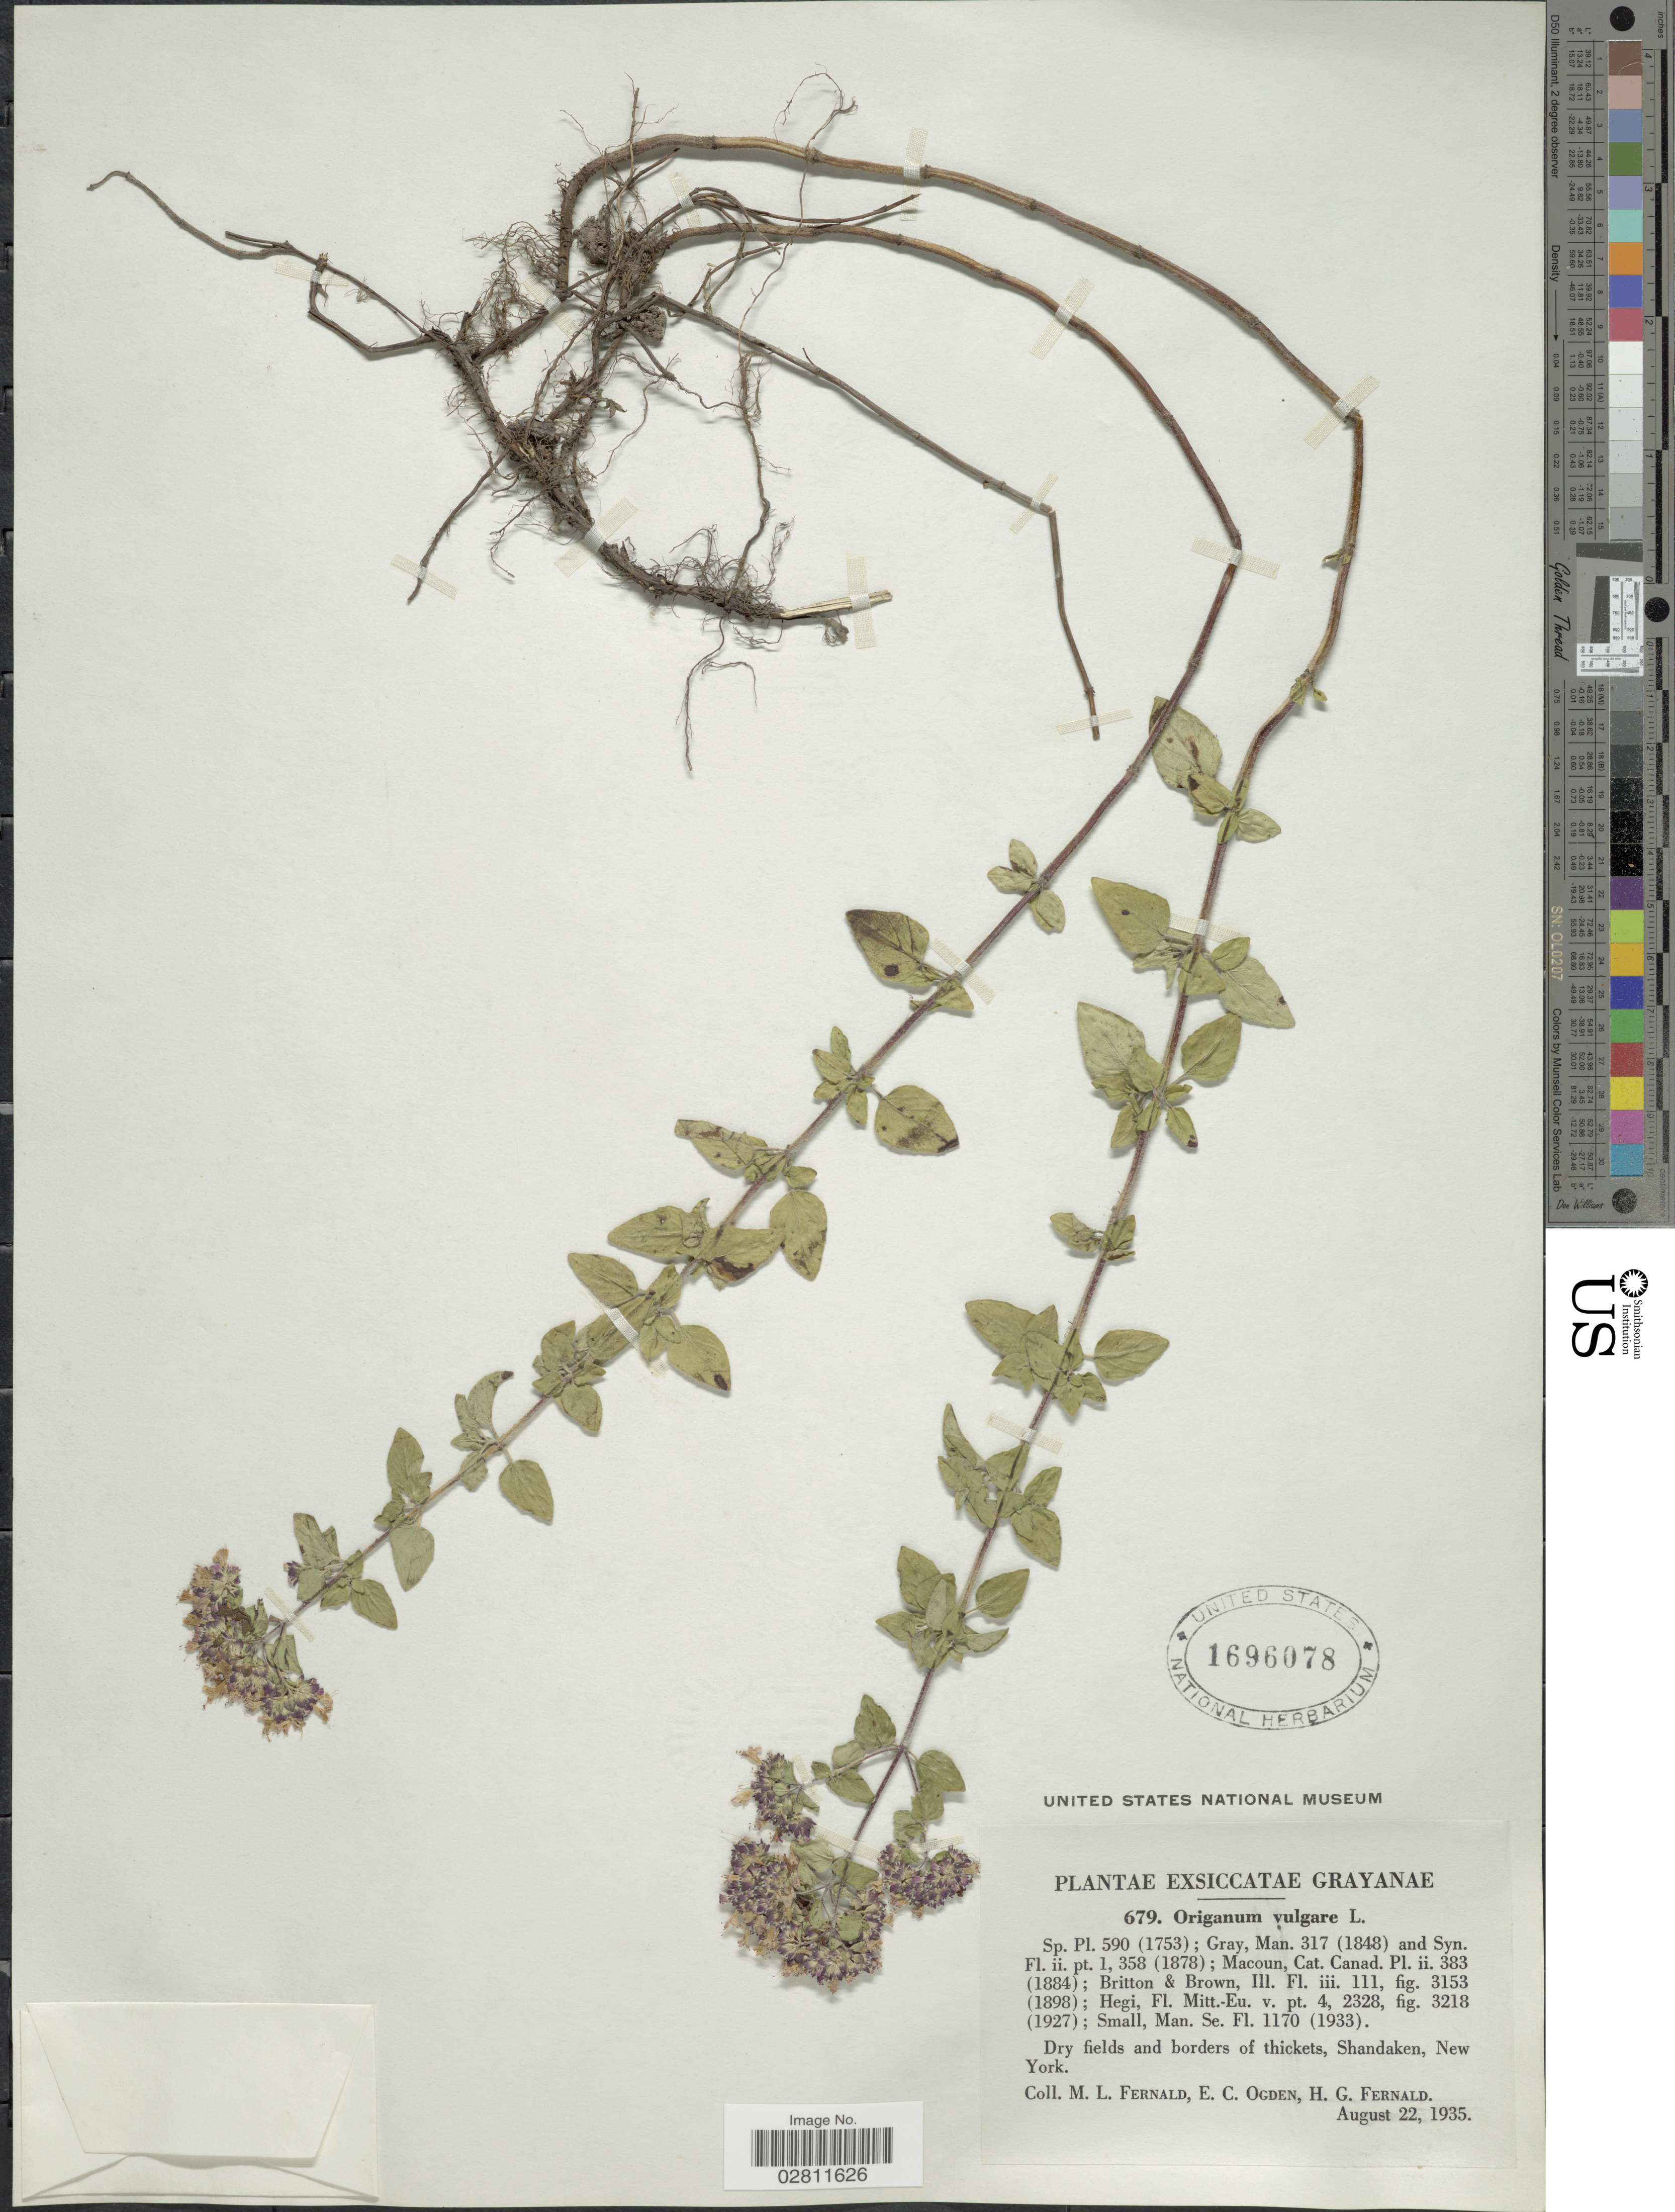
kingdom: Plantae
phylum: Tracheophyta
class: Magnoliopsida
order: Lamiales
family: Lamiaceae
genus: Origanum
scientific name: Origanum vulgare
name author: L.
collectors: M. L. Fernald, E. Ogden & H. Fernald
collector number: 679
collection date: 1935-08-22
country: United States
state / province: New York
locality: Shandaken. Grayanae.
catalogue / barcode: US 1696078